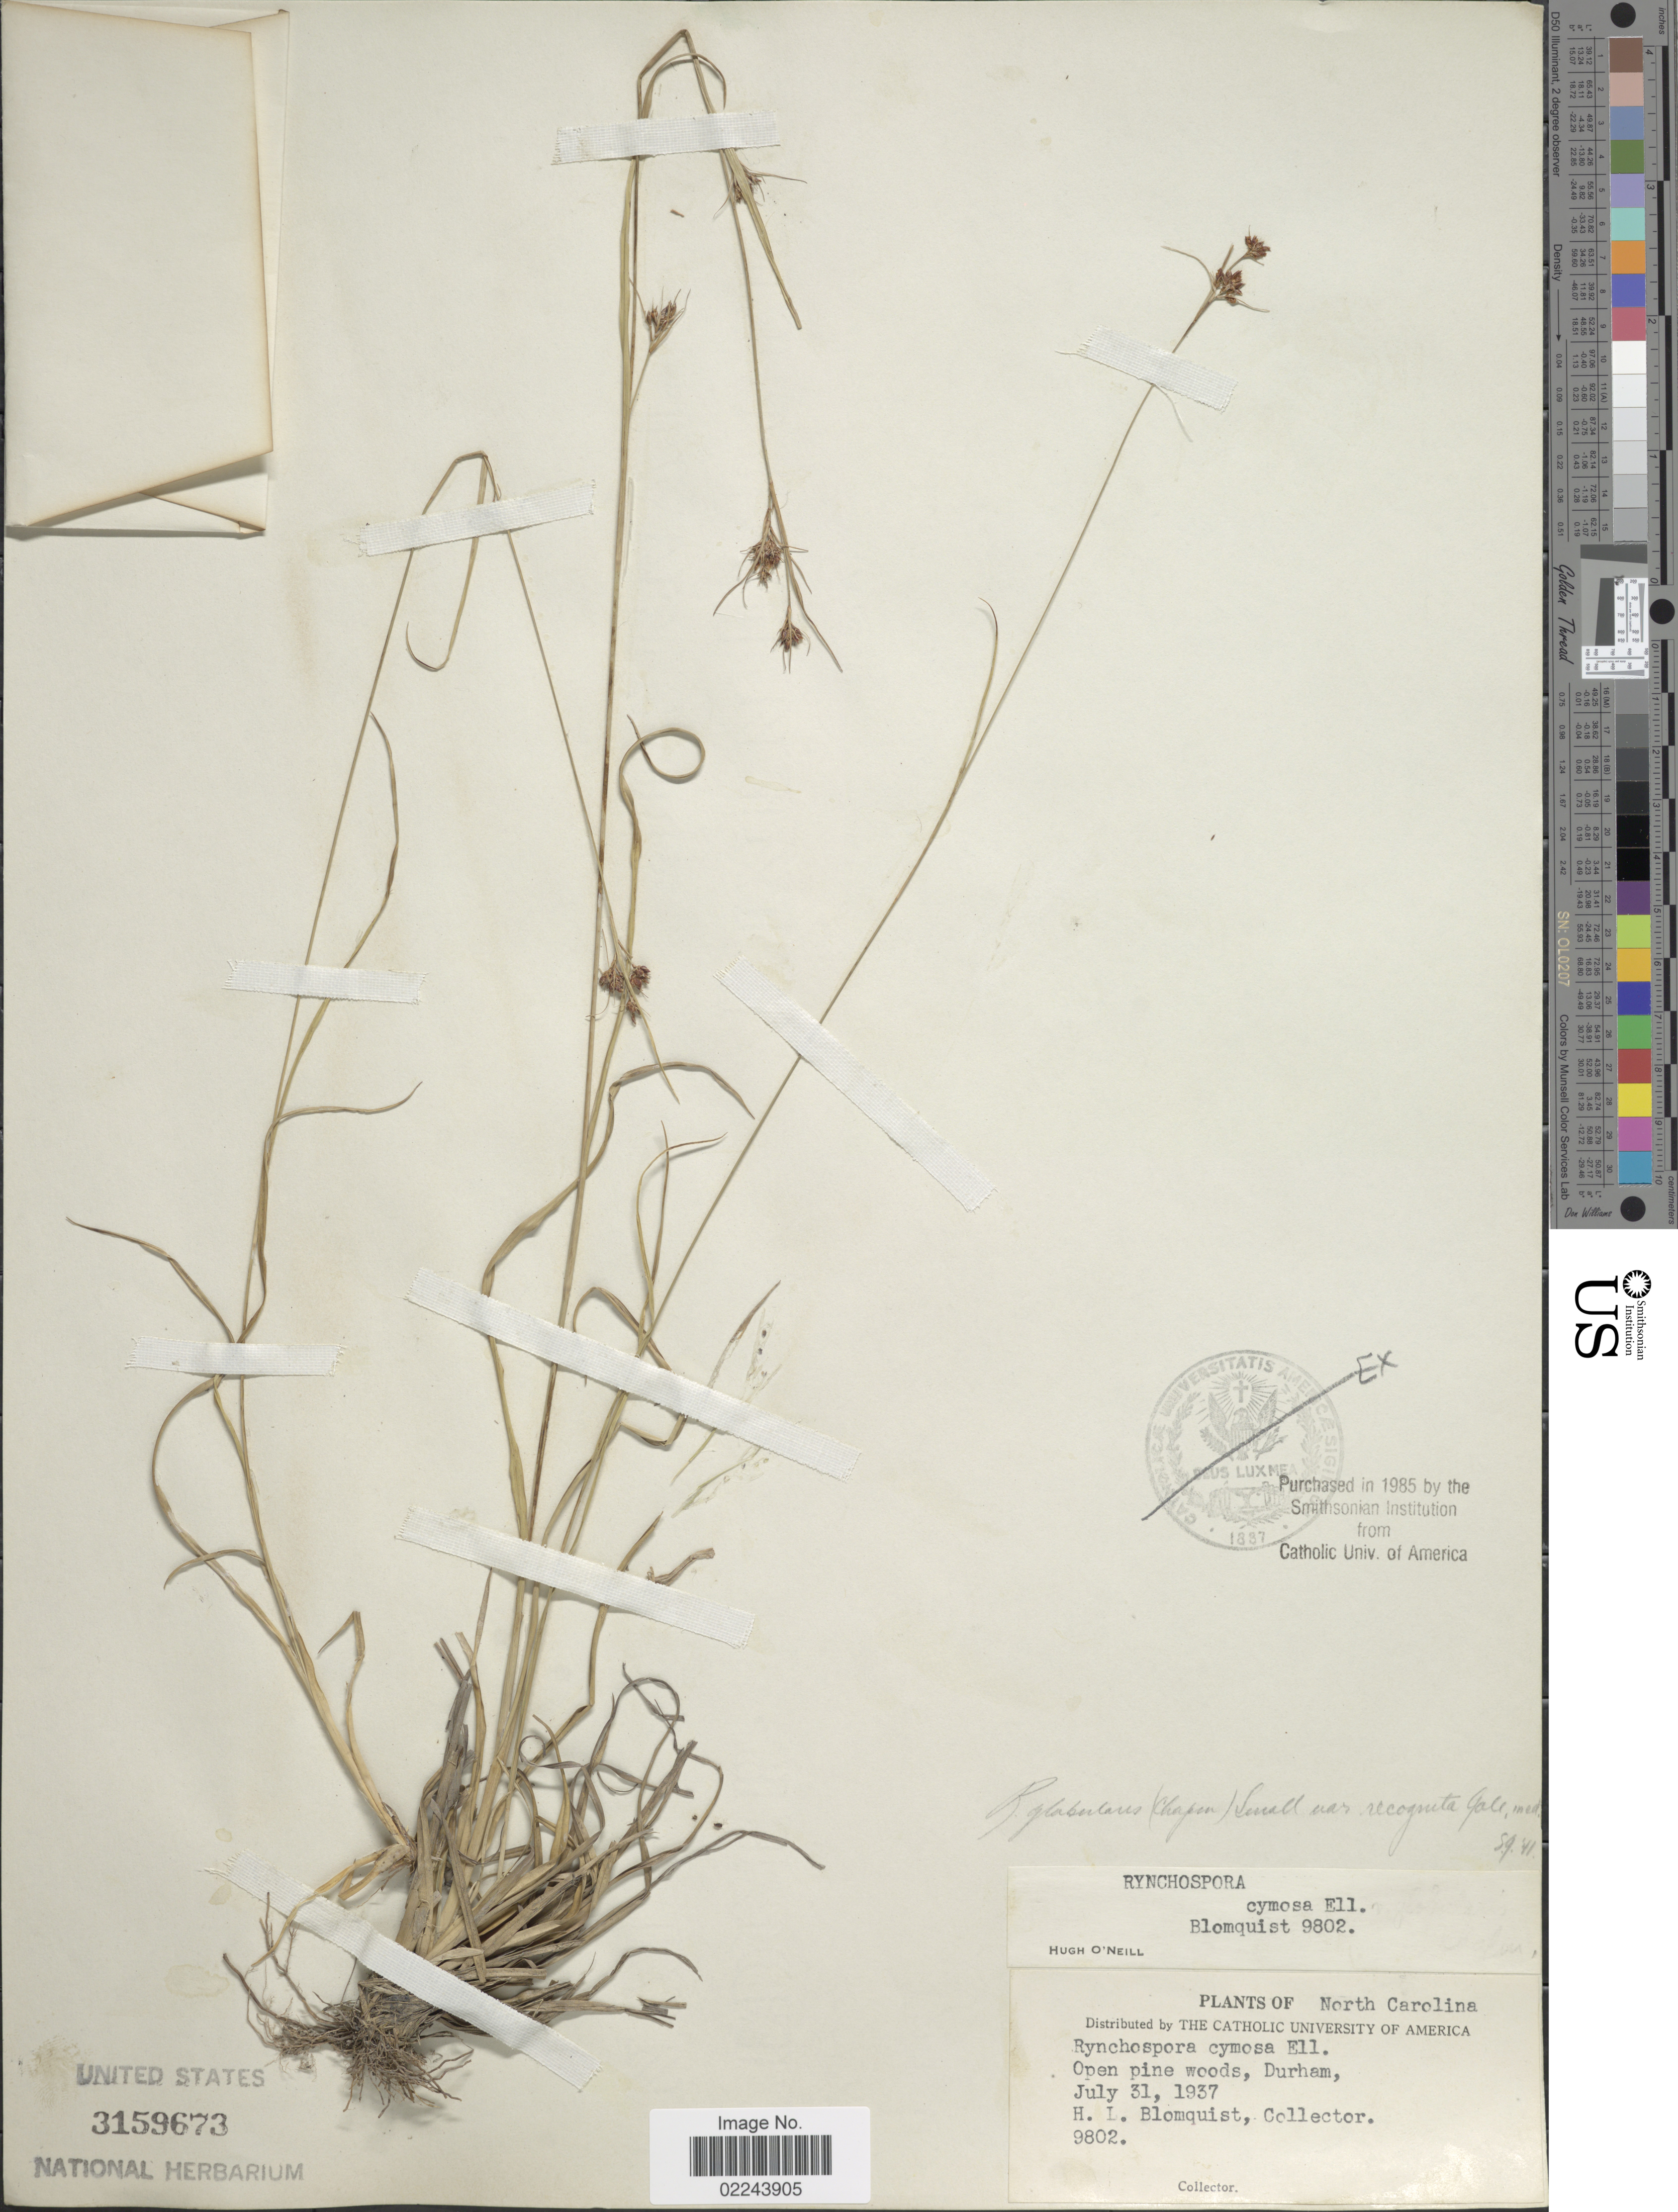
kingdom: Plantae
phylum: Tracheophyta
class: Liliopsida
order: Poales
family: Cyperaceae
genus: Rhynchospora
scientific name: Rhynchospora recognita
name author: (Gale) Kral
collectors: H. Blomquist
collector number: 9802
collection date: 1937-07-31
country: United States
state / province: North Carolina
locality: Durham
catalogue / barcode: US 3159673